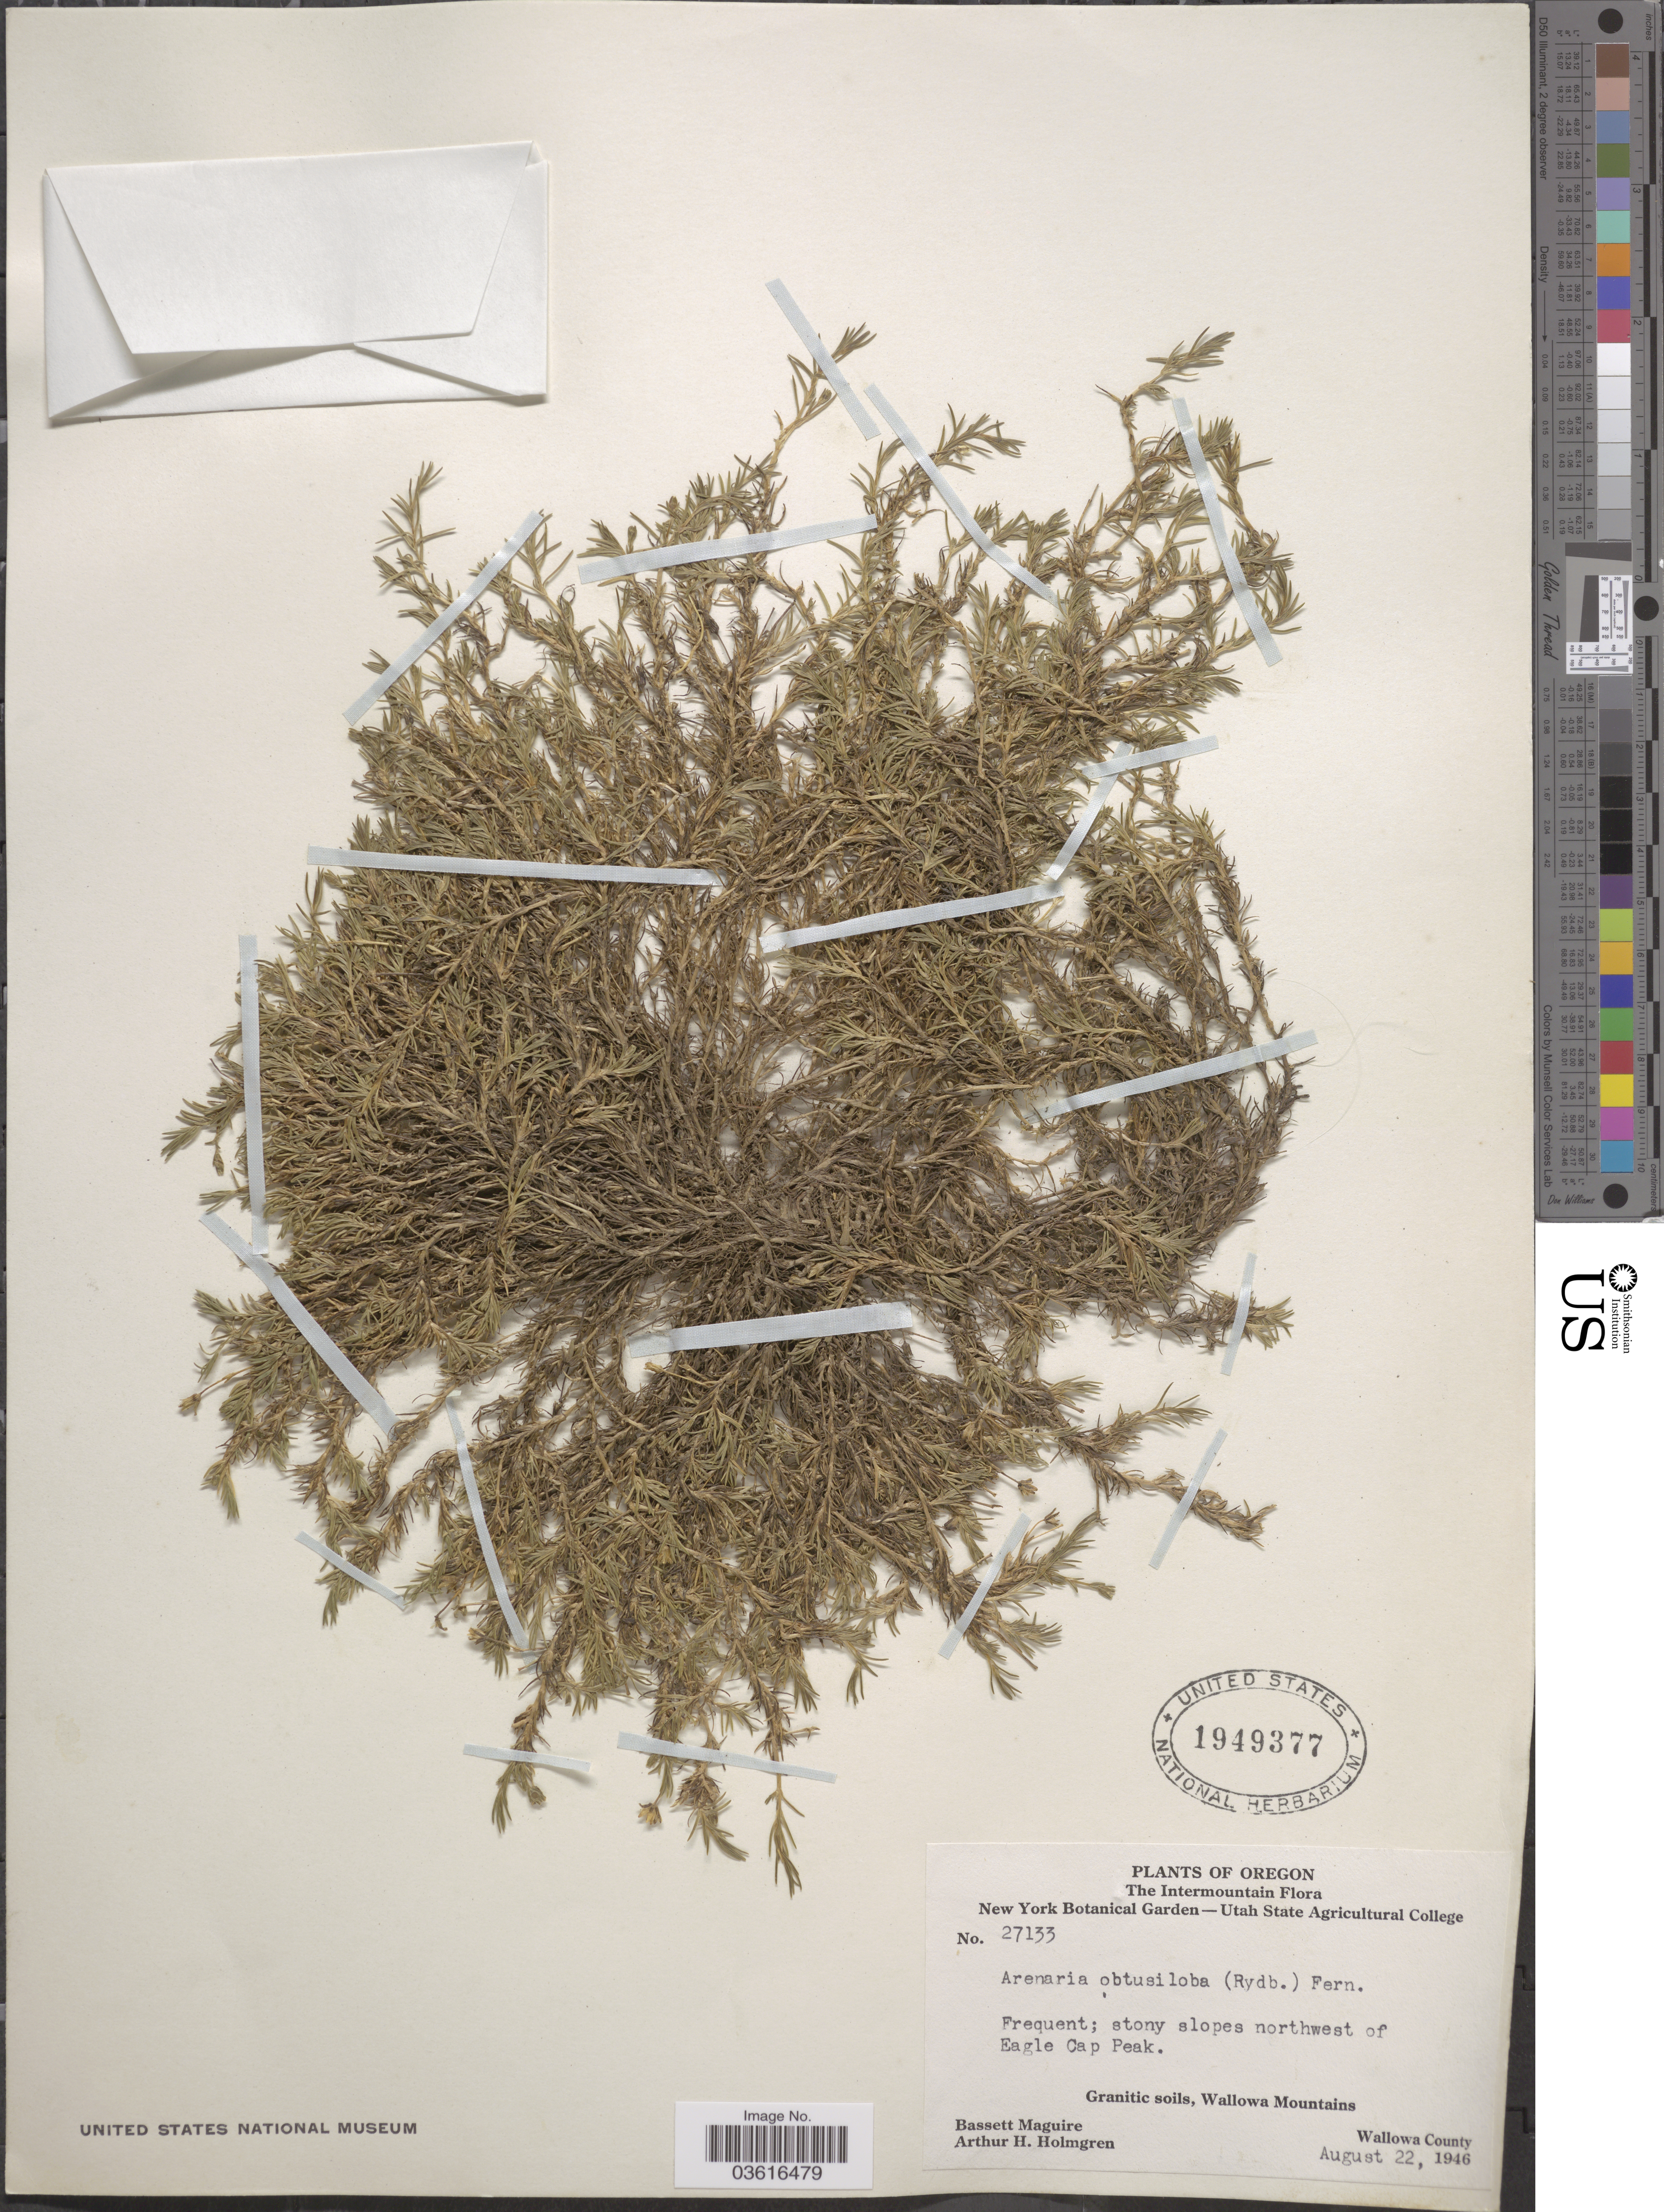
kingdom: Plantae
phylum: Tracheophyta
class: Magnoliopsida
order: Caryophyllales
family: Caryophyllaceae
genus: Cherleria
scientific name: Cherleria biflora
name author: (L.) A.J. Moore & Dillenb.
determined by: Strong, M. T., (US), Smithsonian Institution - National Museum of Natural History (UNITED STATES)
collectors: B. Maguire & A. H. Holmgren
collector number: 27133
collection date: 1946-08-22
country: United States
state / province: Oregon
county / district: Wallowa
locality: The Intermountain. Stony slopes northwest of Eagle Cap Peak. Granitic soils, Wallowa Mountains. Wallowa County.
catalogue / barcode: US 1949377